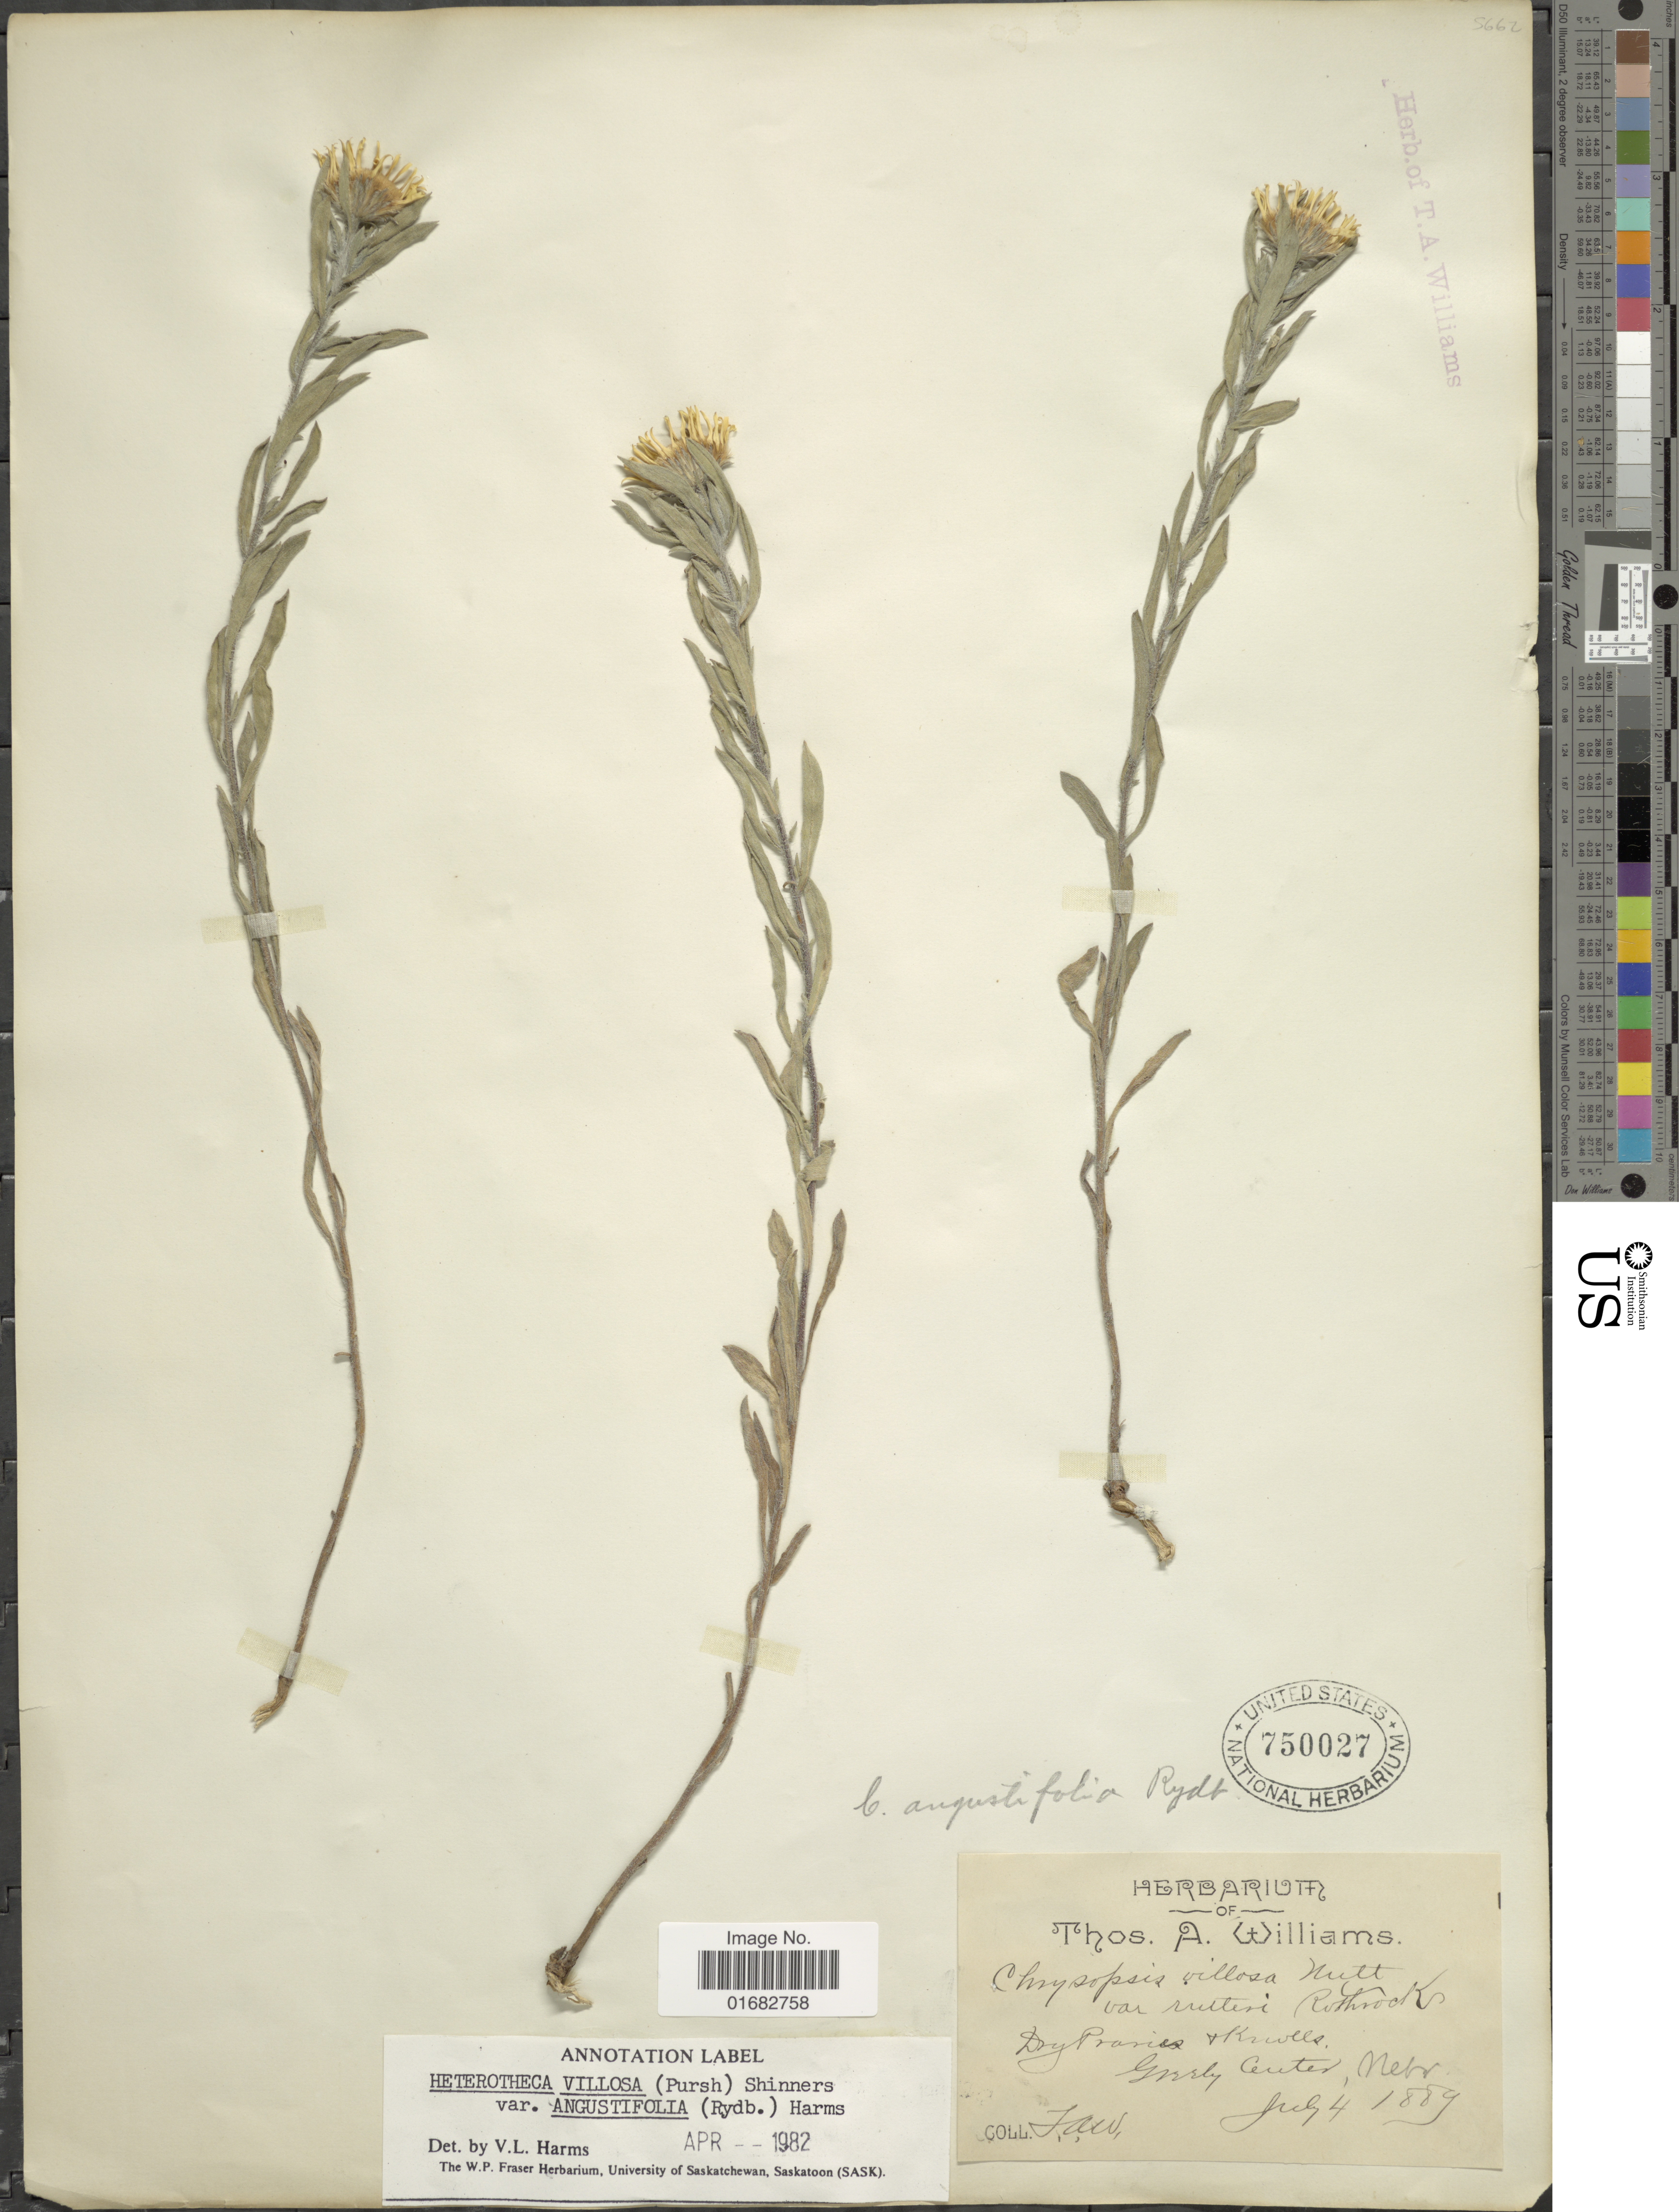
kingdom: Plantae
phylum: Tracheophyta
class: Magnoliopsida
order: Asterales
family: Asteraceae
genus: Heterotheca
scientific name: Heterotheca villosa var. angustifolia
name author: (Rydb.) V.L. Harms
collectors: T. A. Williams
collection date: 1889-07-04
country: United States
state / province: Nebraska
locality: Greely Center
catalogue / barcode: US 750027